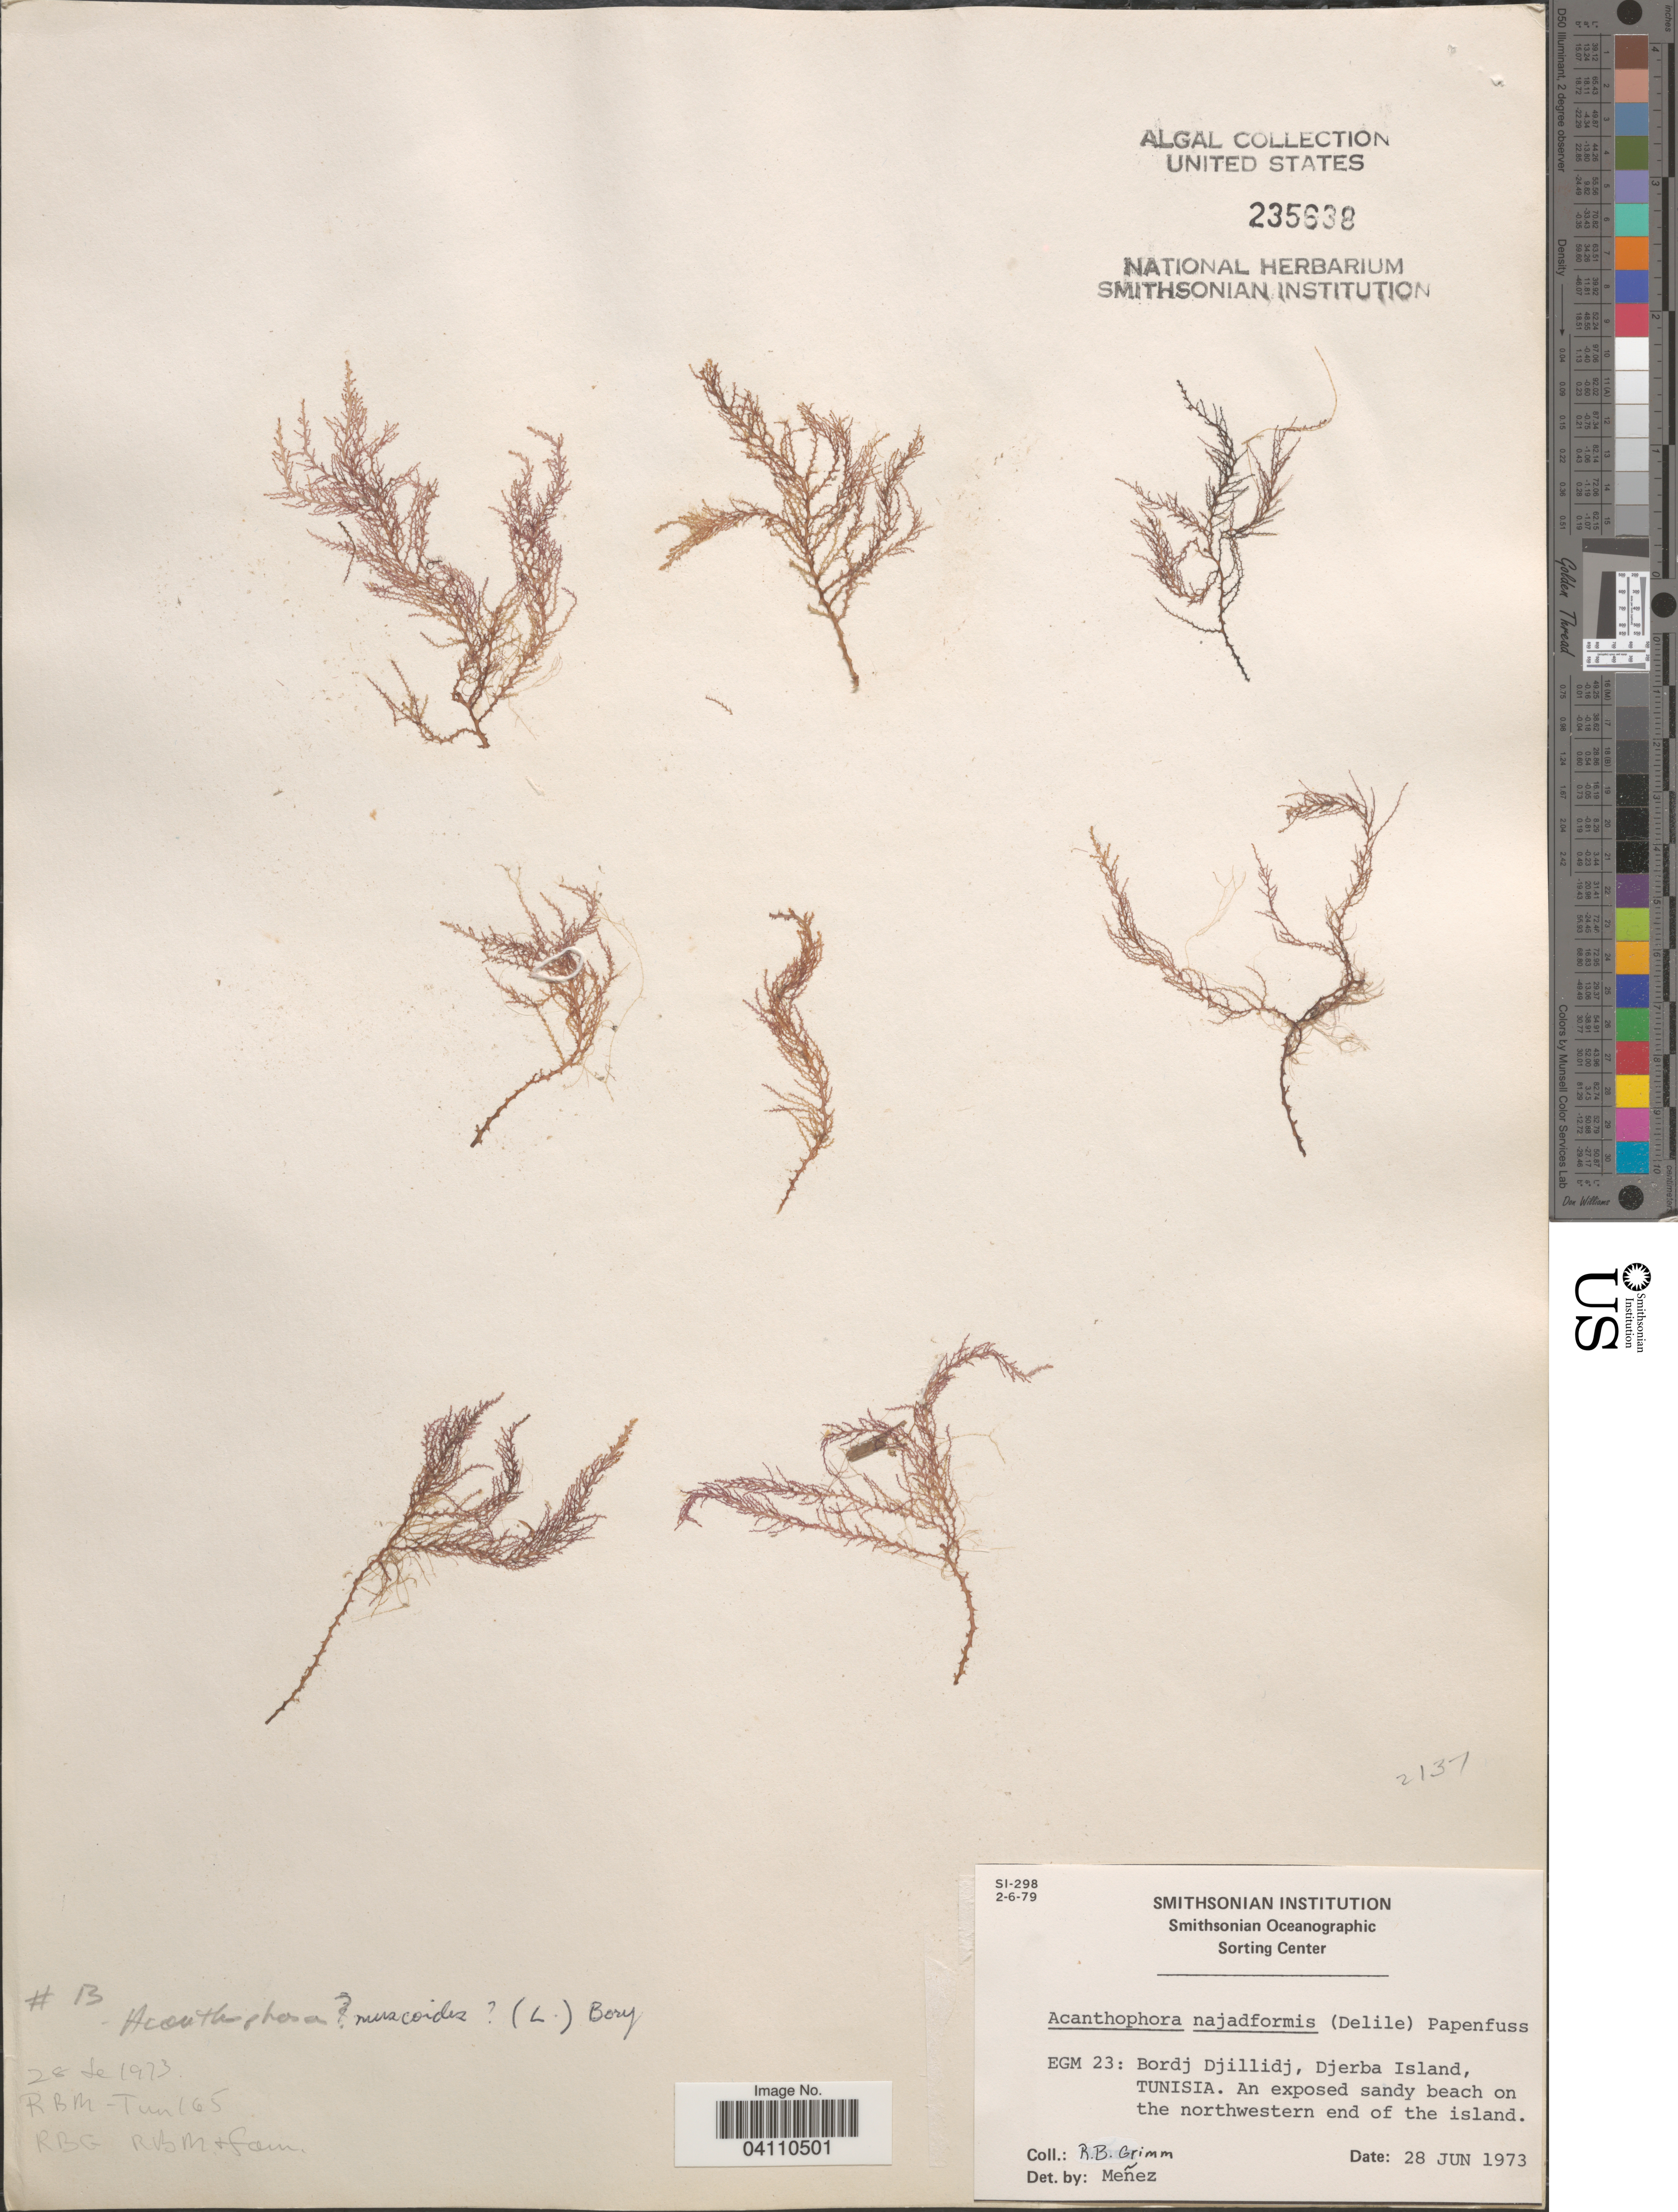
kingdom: Plantae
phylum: Rhodophyta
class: Florideophyceae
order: Ceramiales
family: Rhodomelaceae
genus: Acanthophora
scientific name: Acanthophora nayadiformis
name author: (Delile) Papenf.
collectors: R. Grimm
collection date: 1973-06-28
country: Tunisia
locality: EGM 23: Bordj Djillidj, Djerba Island, Tunisia. An exposed sandy beach on the northwestern end of the island.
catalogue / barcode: US 235638